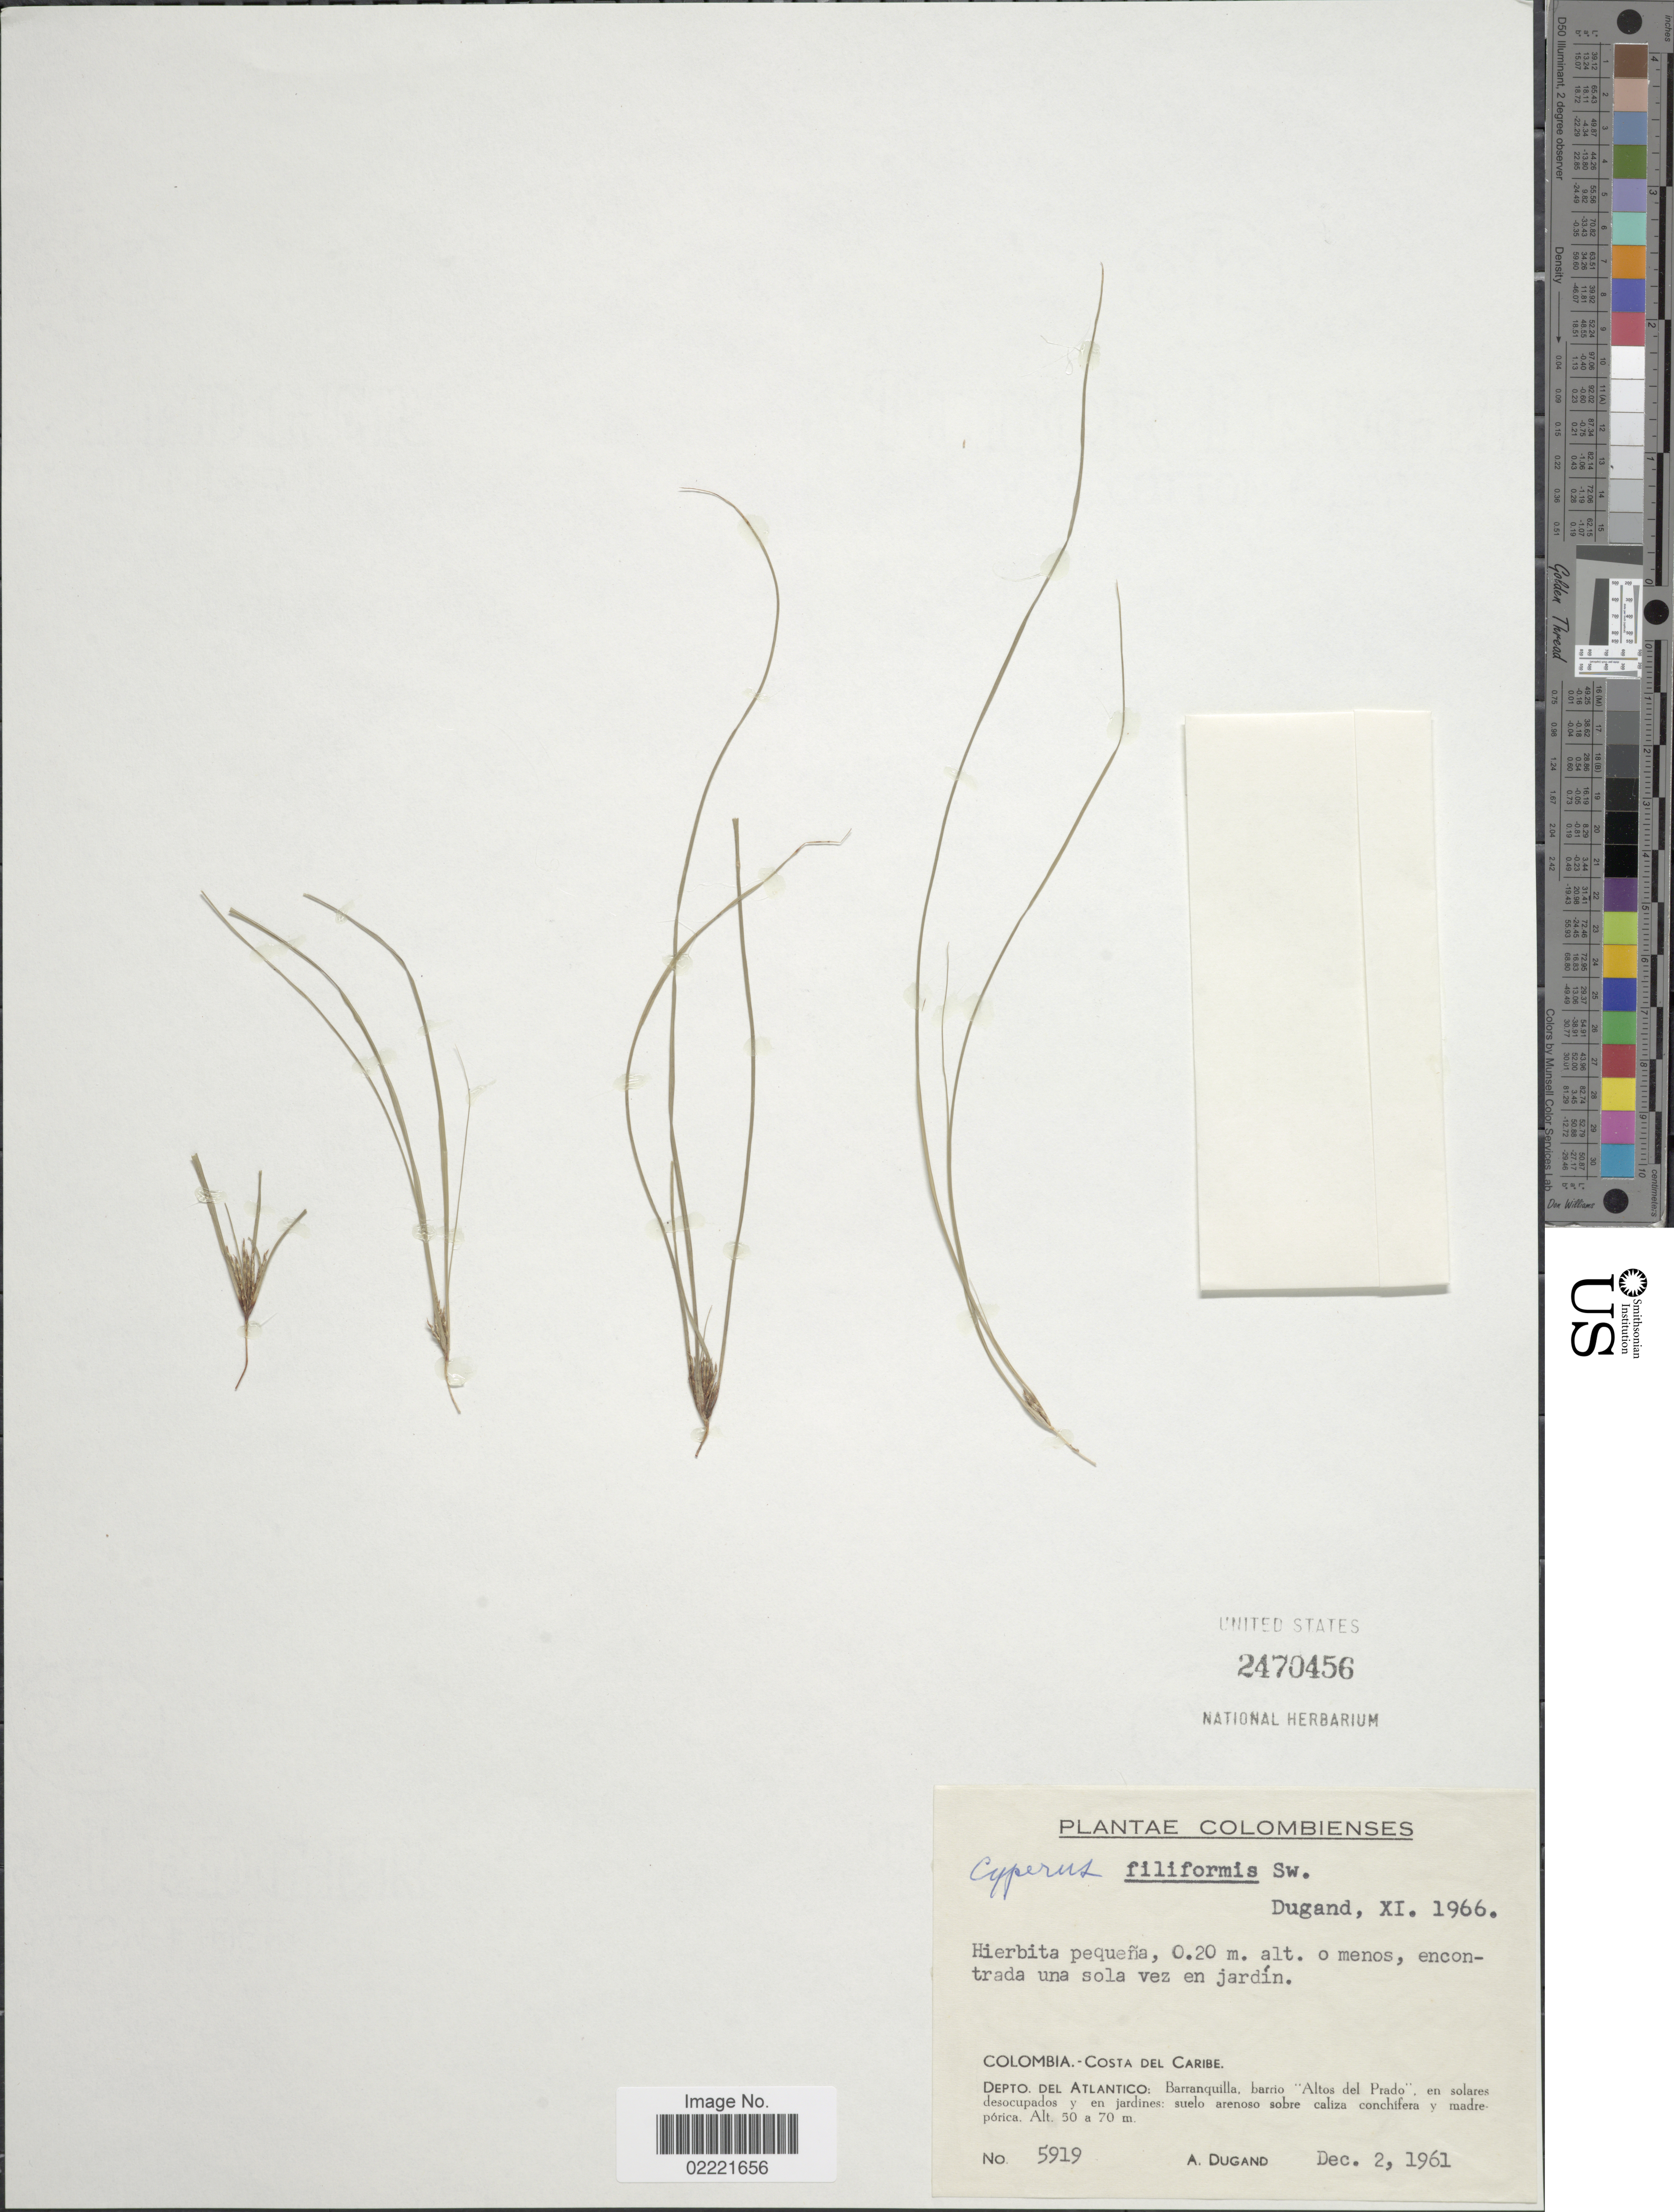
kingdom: Plantae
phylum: Tracheophyta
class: Liliopsida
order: Poales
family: Cyperaceae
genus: Cyperus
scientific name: Cyperus filiformis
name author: Sw.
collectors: A. Dugand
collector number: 5919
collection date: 1961-12-02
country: Colombia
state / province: Atlántico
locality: Costa del Caribe. Baranquilla, barrido "Altos del Prado"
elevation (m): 50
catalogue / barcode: US 2470456